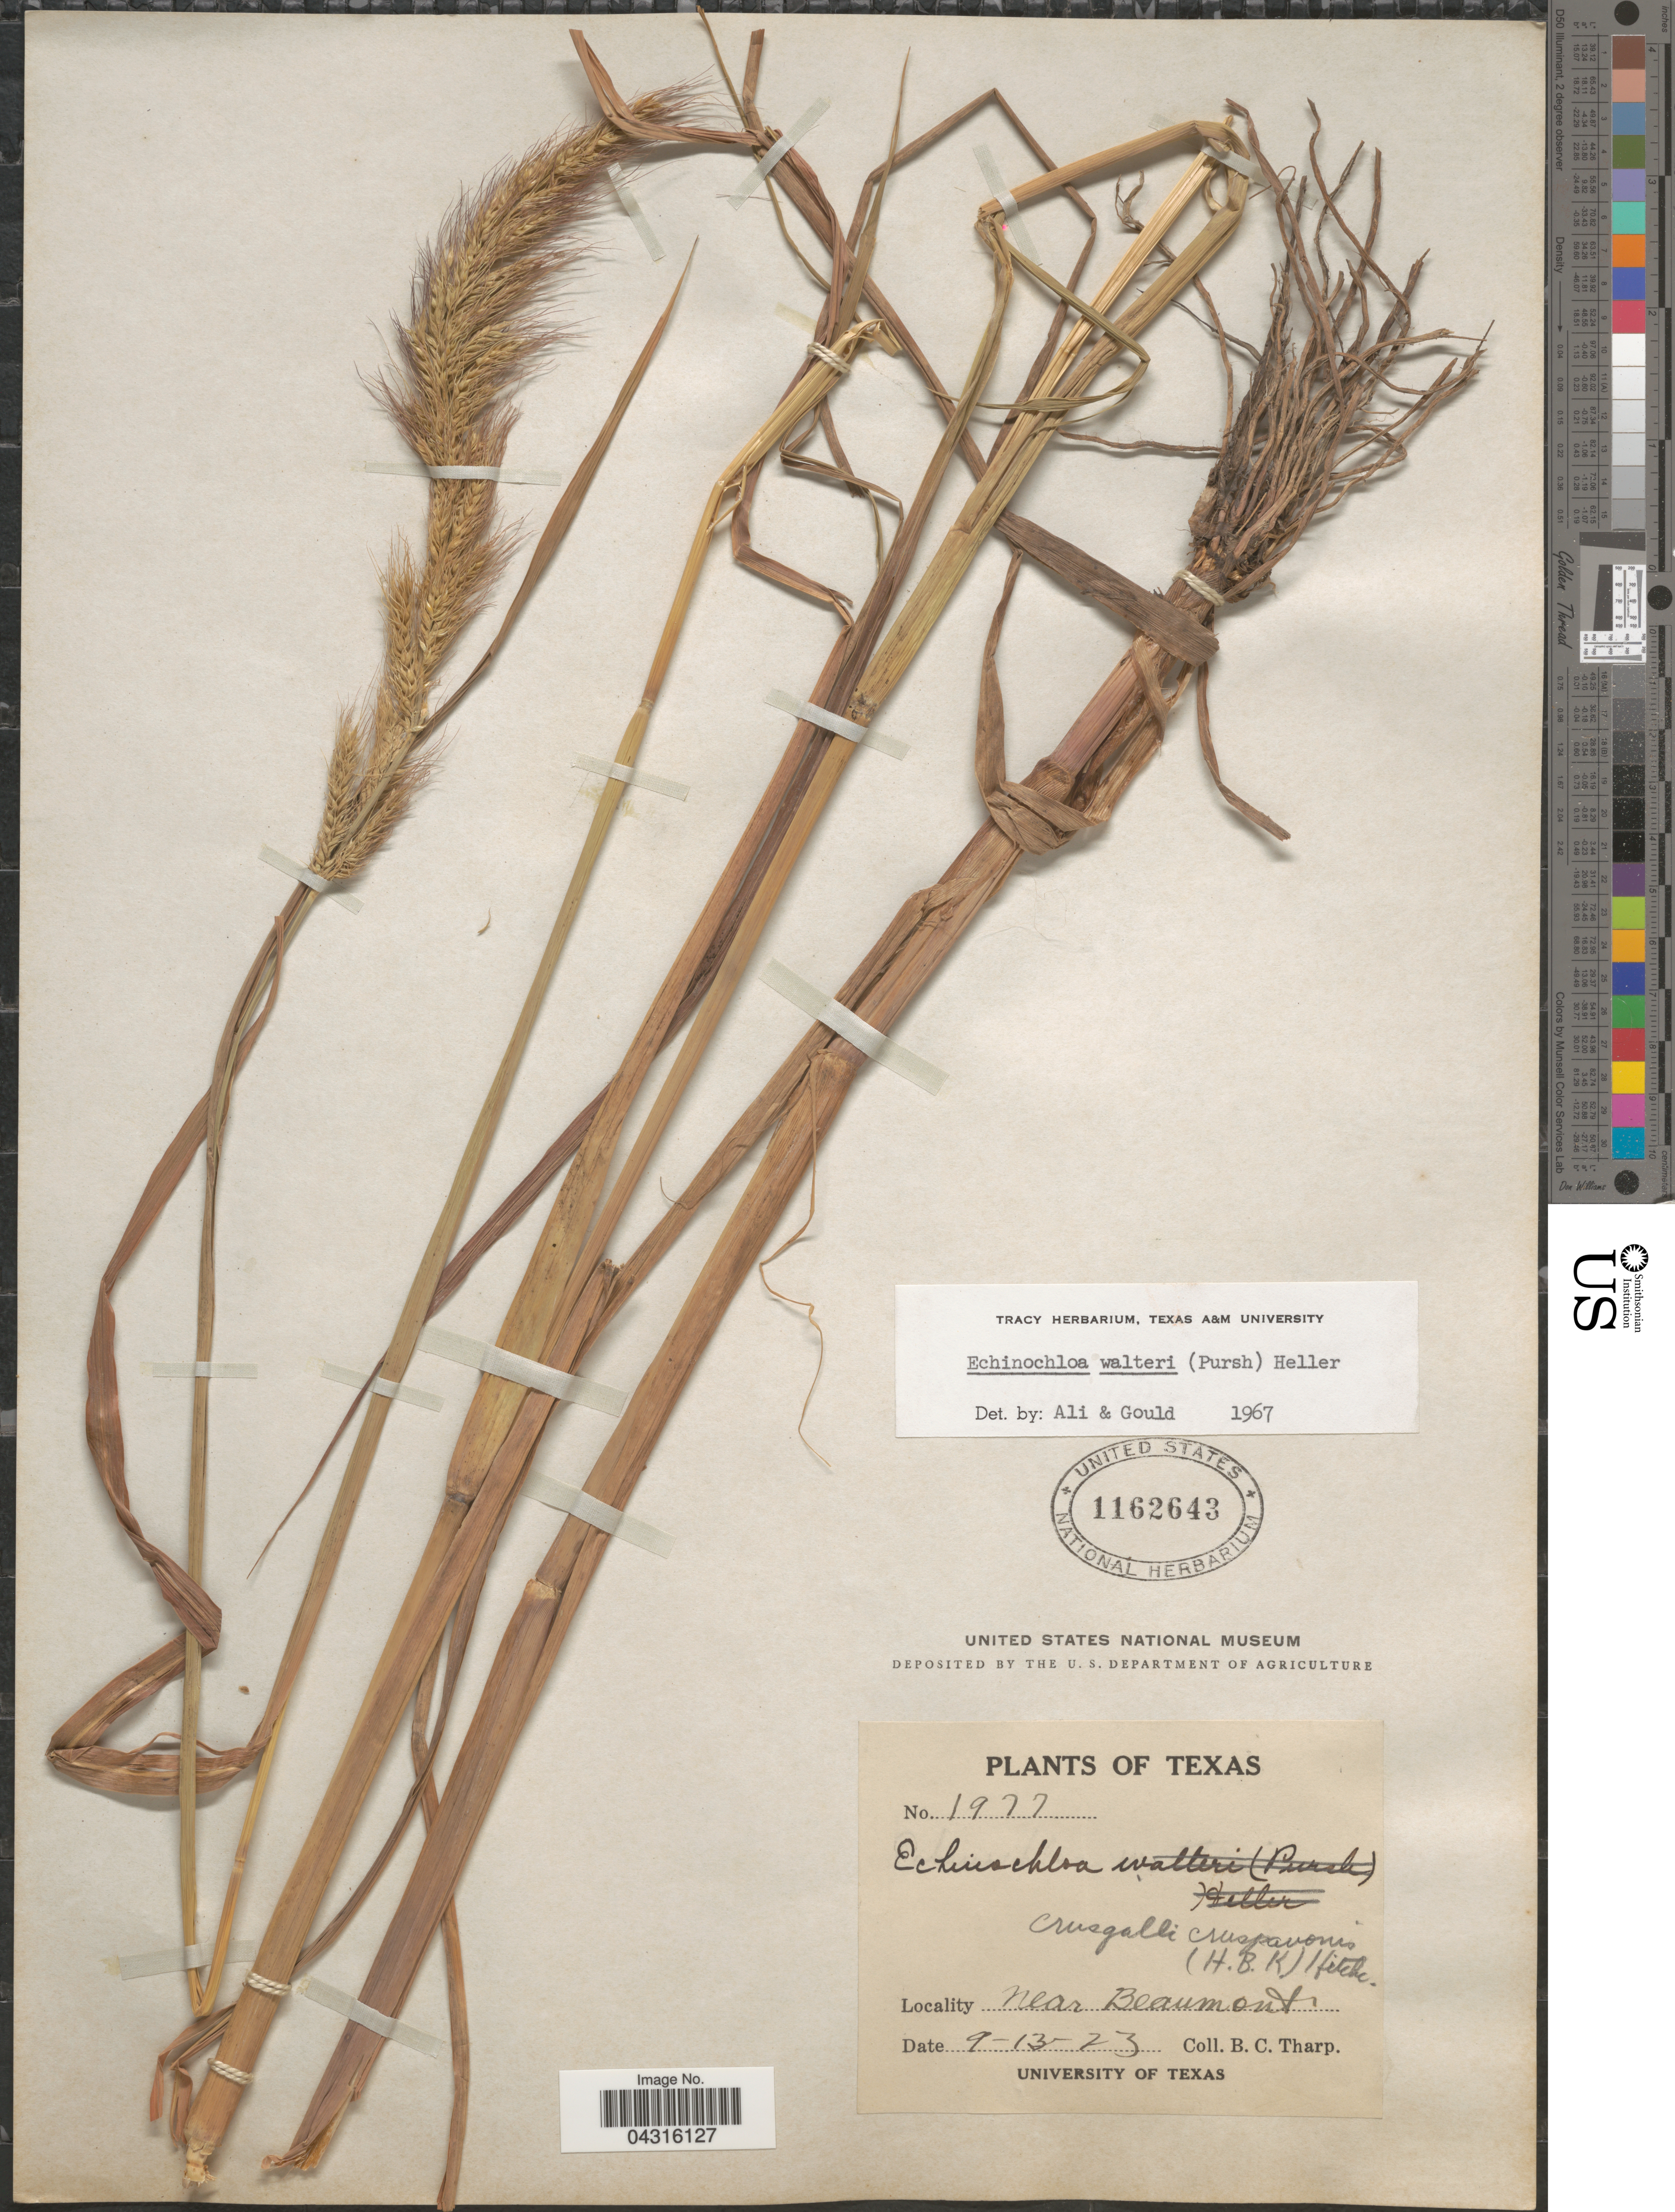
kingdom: Plantae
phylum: Tracheophyta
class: Liliopsida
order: Poales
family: Poaceae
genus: Echinochloa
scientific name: Echinochloa walteri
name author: (Pursh) A. Heller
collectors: B. C. Tharp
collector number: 1977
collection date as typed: Transcribed d/m/y: 13/9/23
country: United States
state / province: Texas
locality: Near Beaumont.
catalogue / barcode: US 1162643